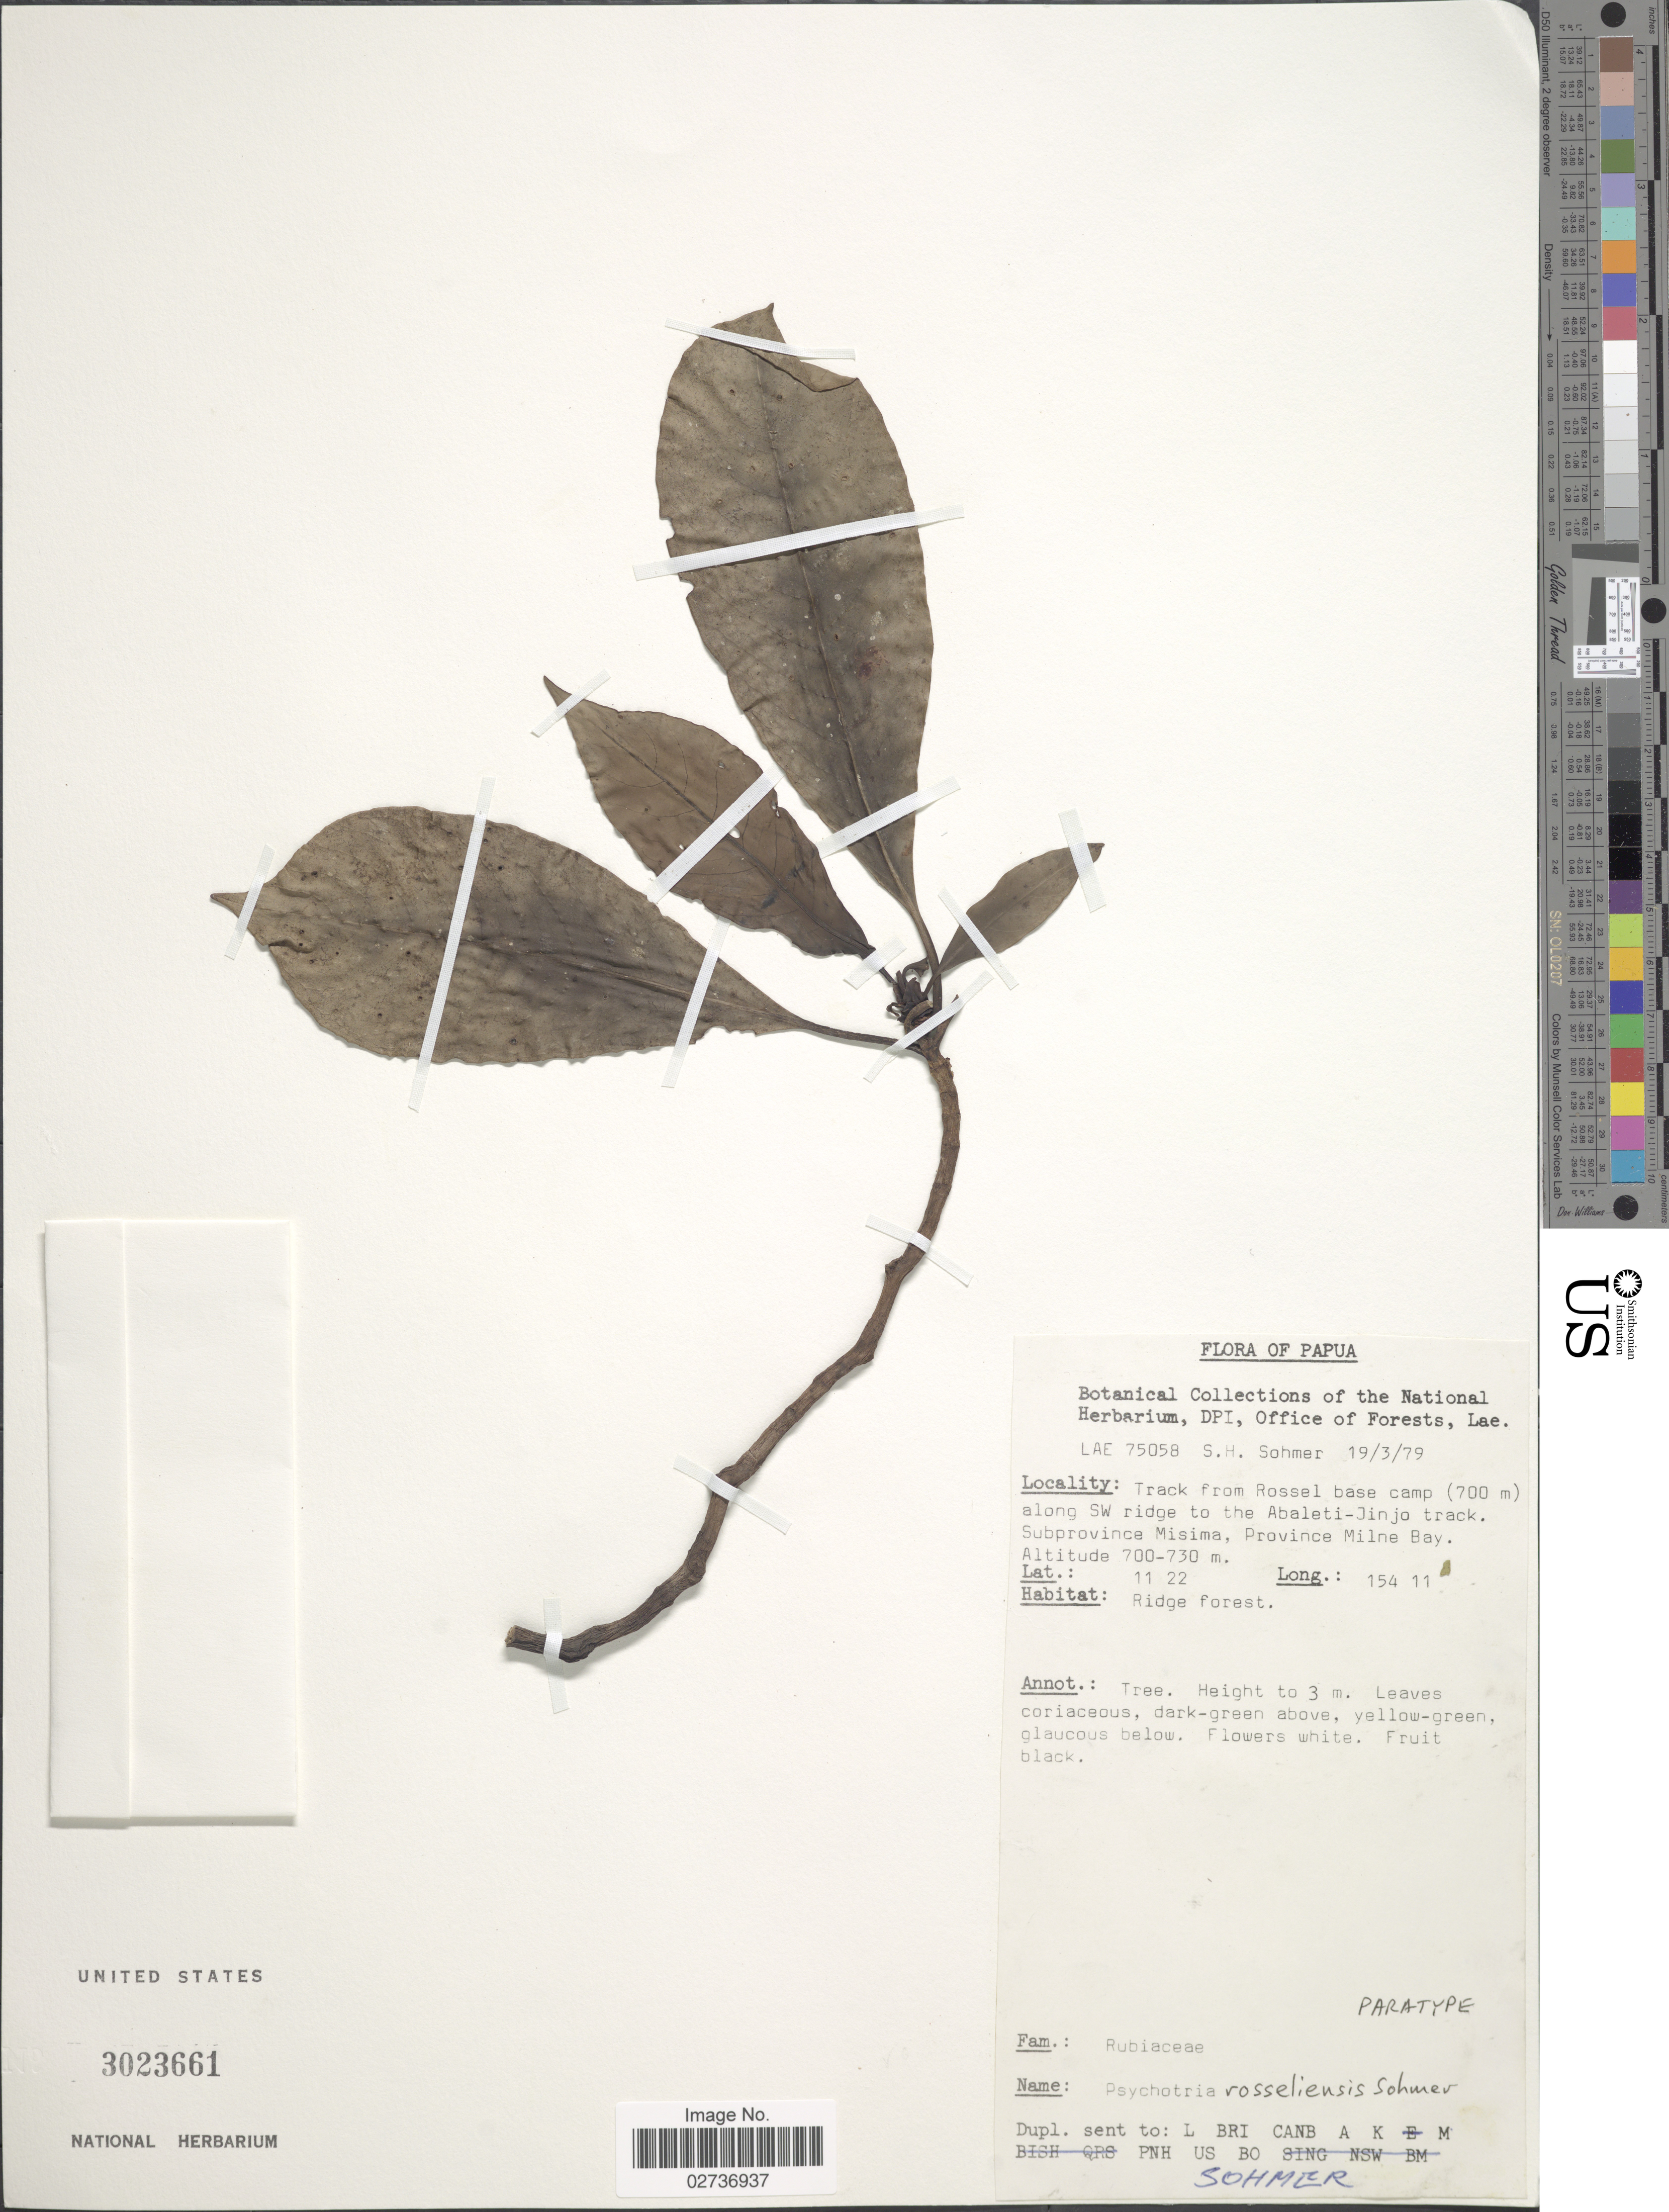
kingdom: Plantae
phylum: Tracheophyta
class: Magnoliopsida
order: Gentianales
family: Rubiaceae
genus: Psychotria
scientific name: Psychotria rosseliensis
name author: Sohmer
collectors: S. H. Sohmer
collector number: LAE75058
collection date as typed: Transcribed d/m/y: 19/3/79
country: Papua New Guinea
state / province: Milne Bay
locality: Track from Rossel base camp along SW ridge to the Abaleti-Jinjo track. Subprovince Misima, Province Milne Bay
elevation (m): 700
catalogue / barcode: US 3023661